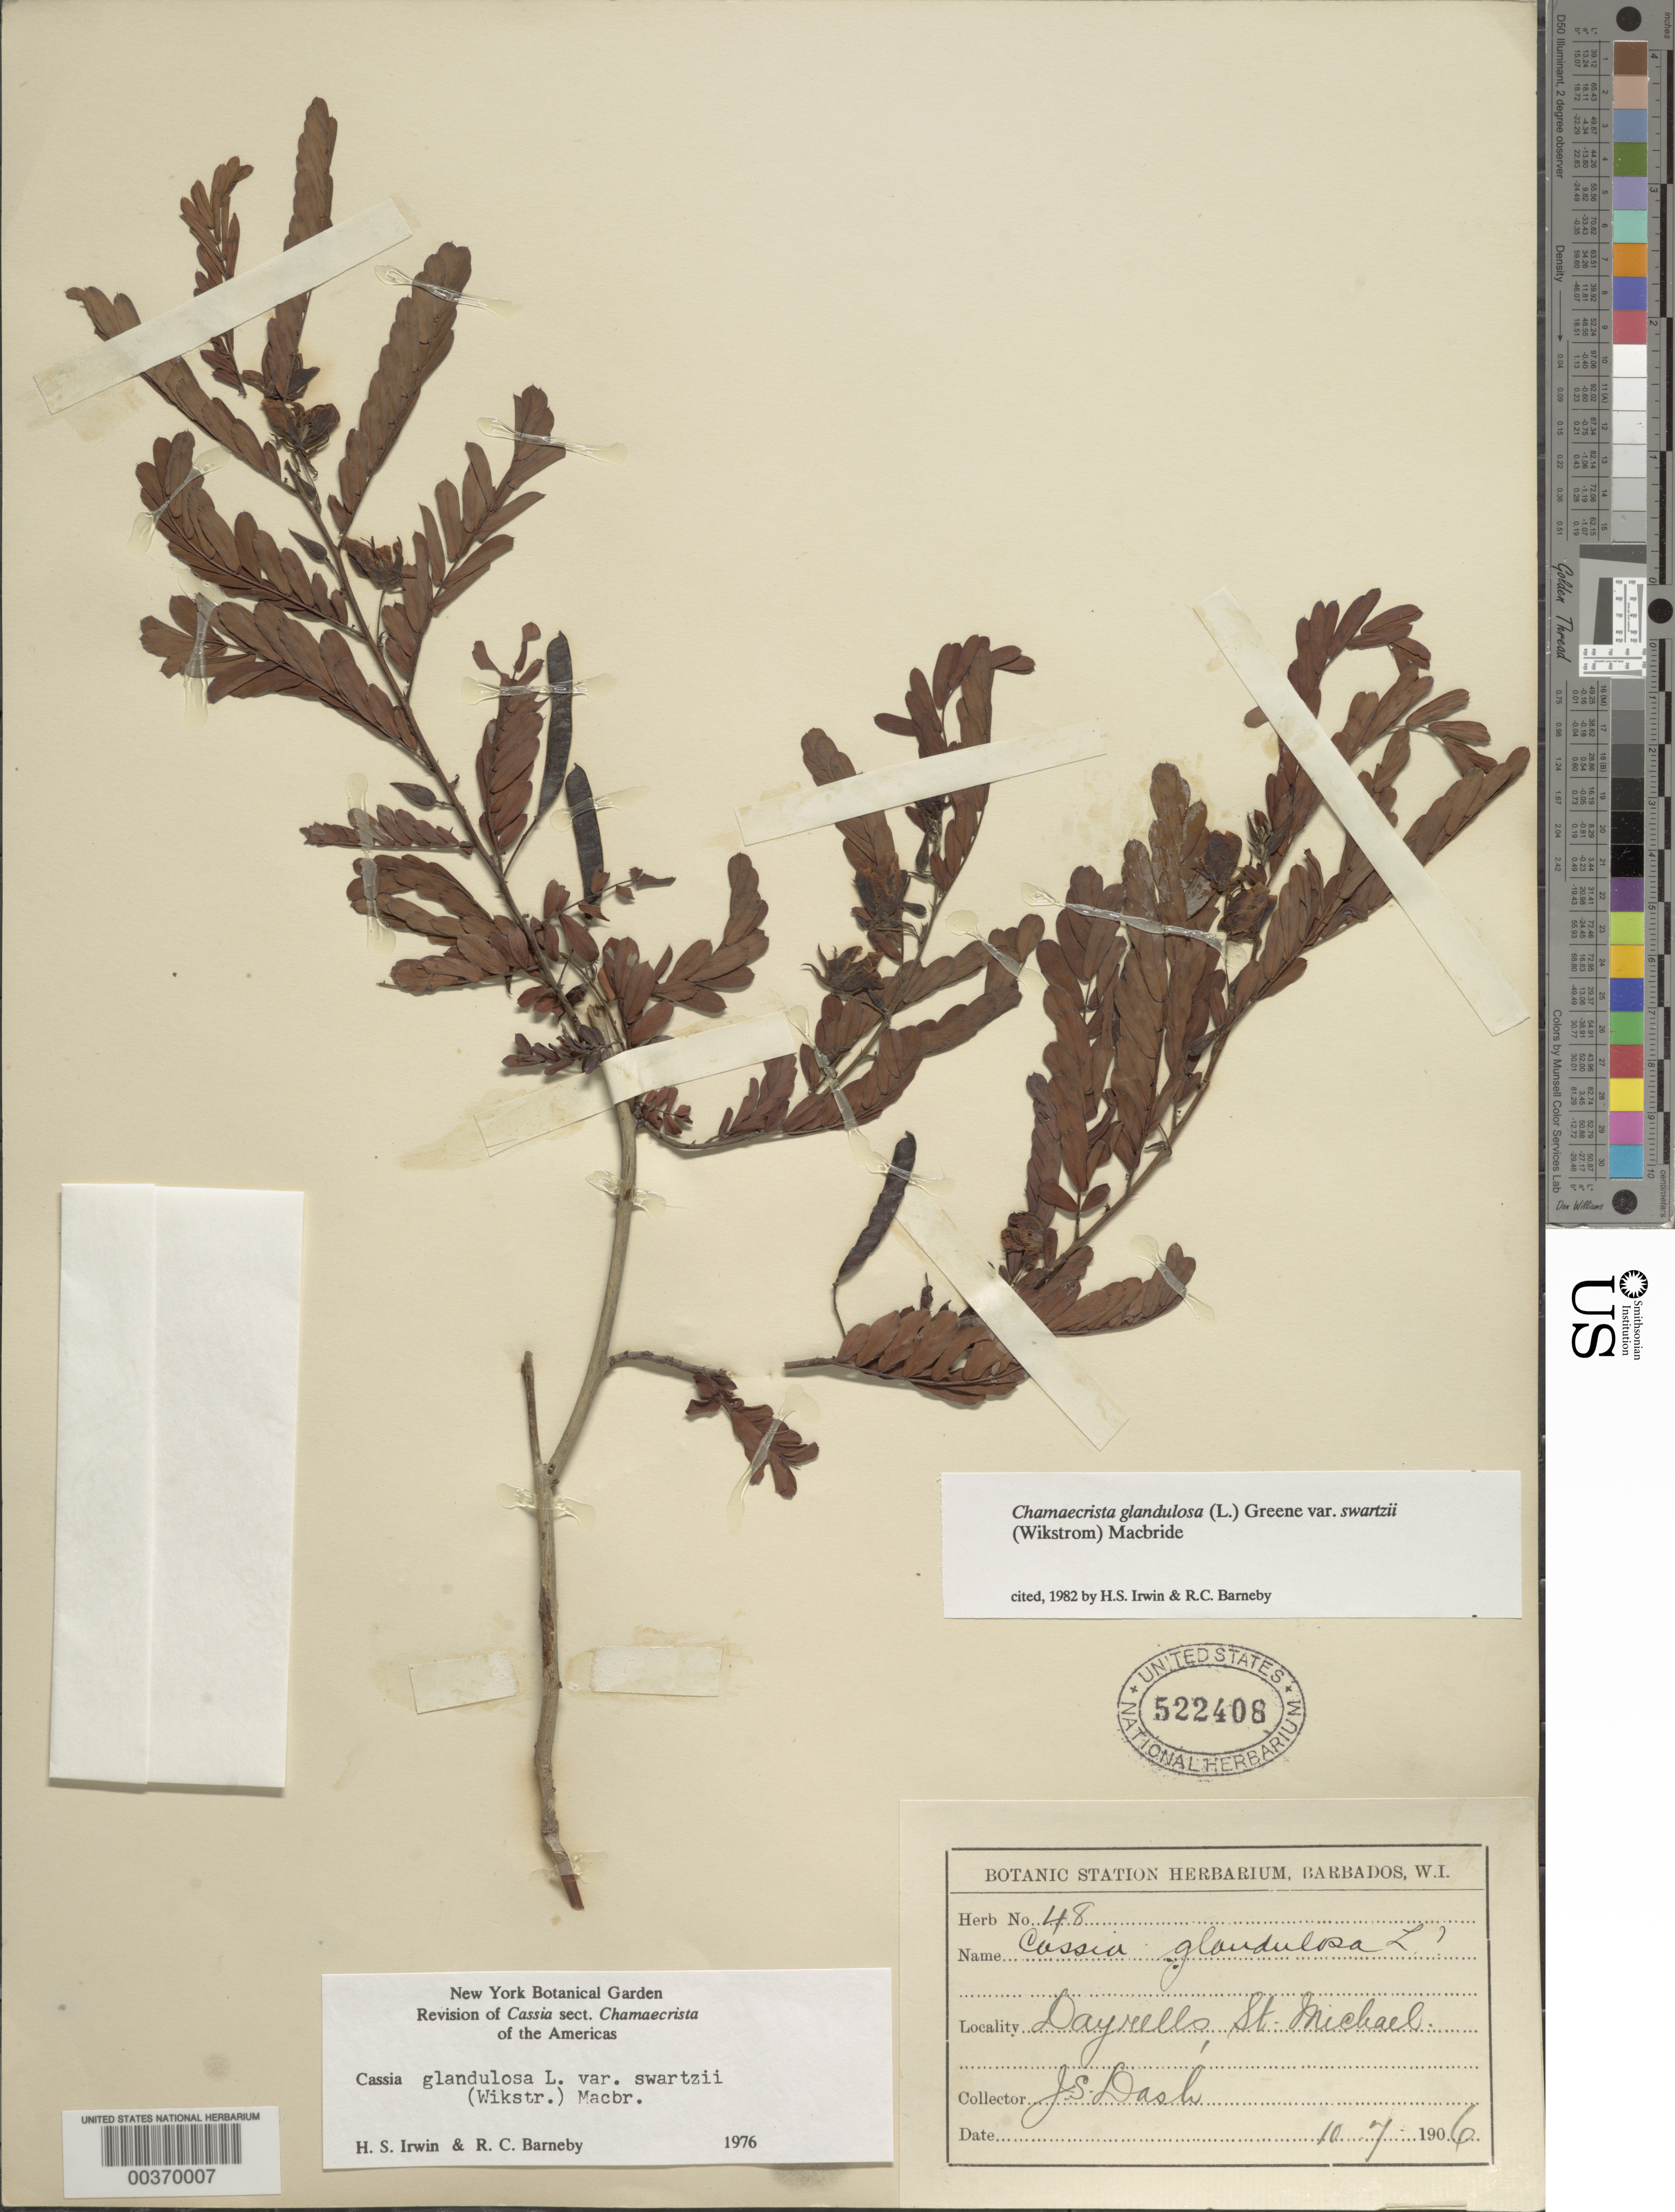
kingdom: Plantae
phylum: Tracheophyta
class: Magnoliopsida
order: Fabales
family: Fabaceae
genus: Chamaecrista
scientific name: Chamaecrista glandulosa var. swartzii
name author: (Wikstr.) H.S. Irwin & Barneby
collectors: J. Dash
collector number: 48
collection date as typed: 10 Jul 1906 or Jul 10 1906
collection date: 1906-07-10 or 1906-10-07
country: Barbados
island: Windward Is.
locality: Dayrells, St. Michael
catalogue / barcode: US 522408